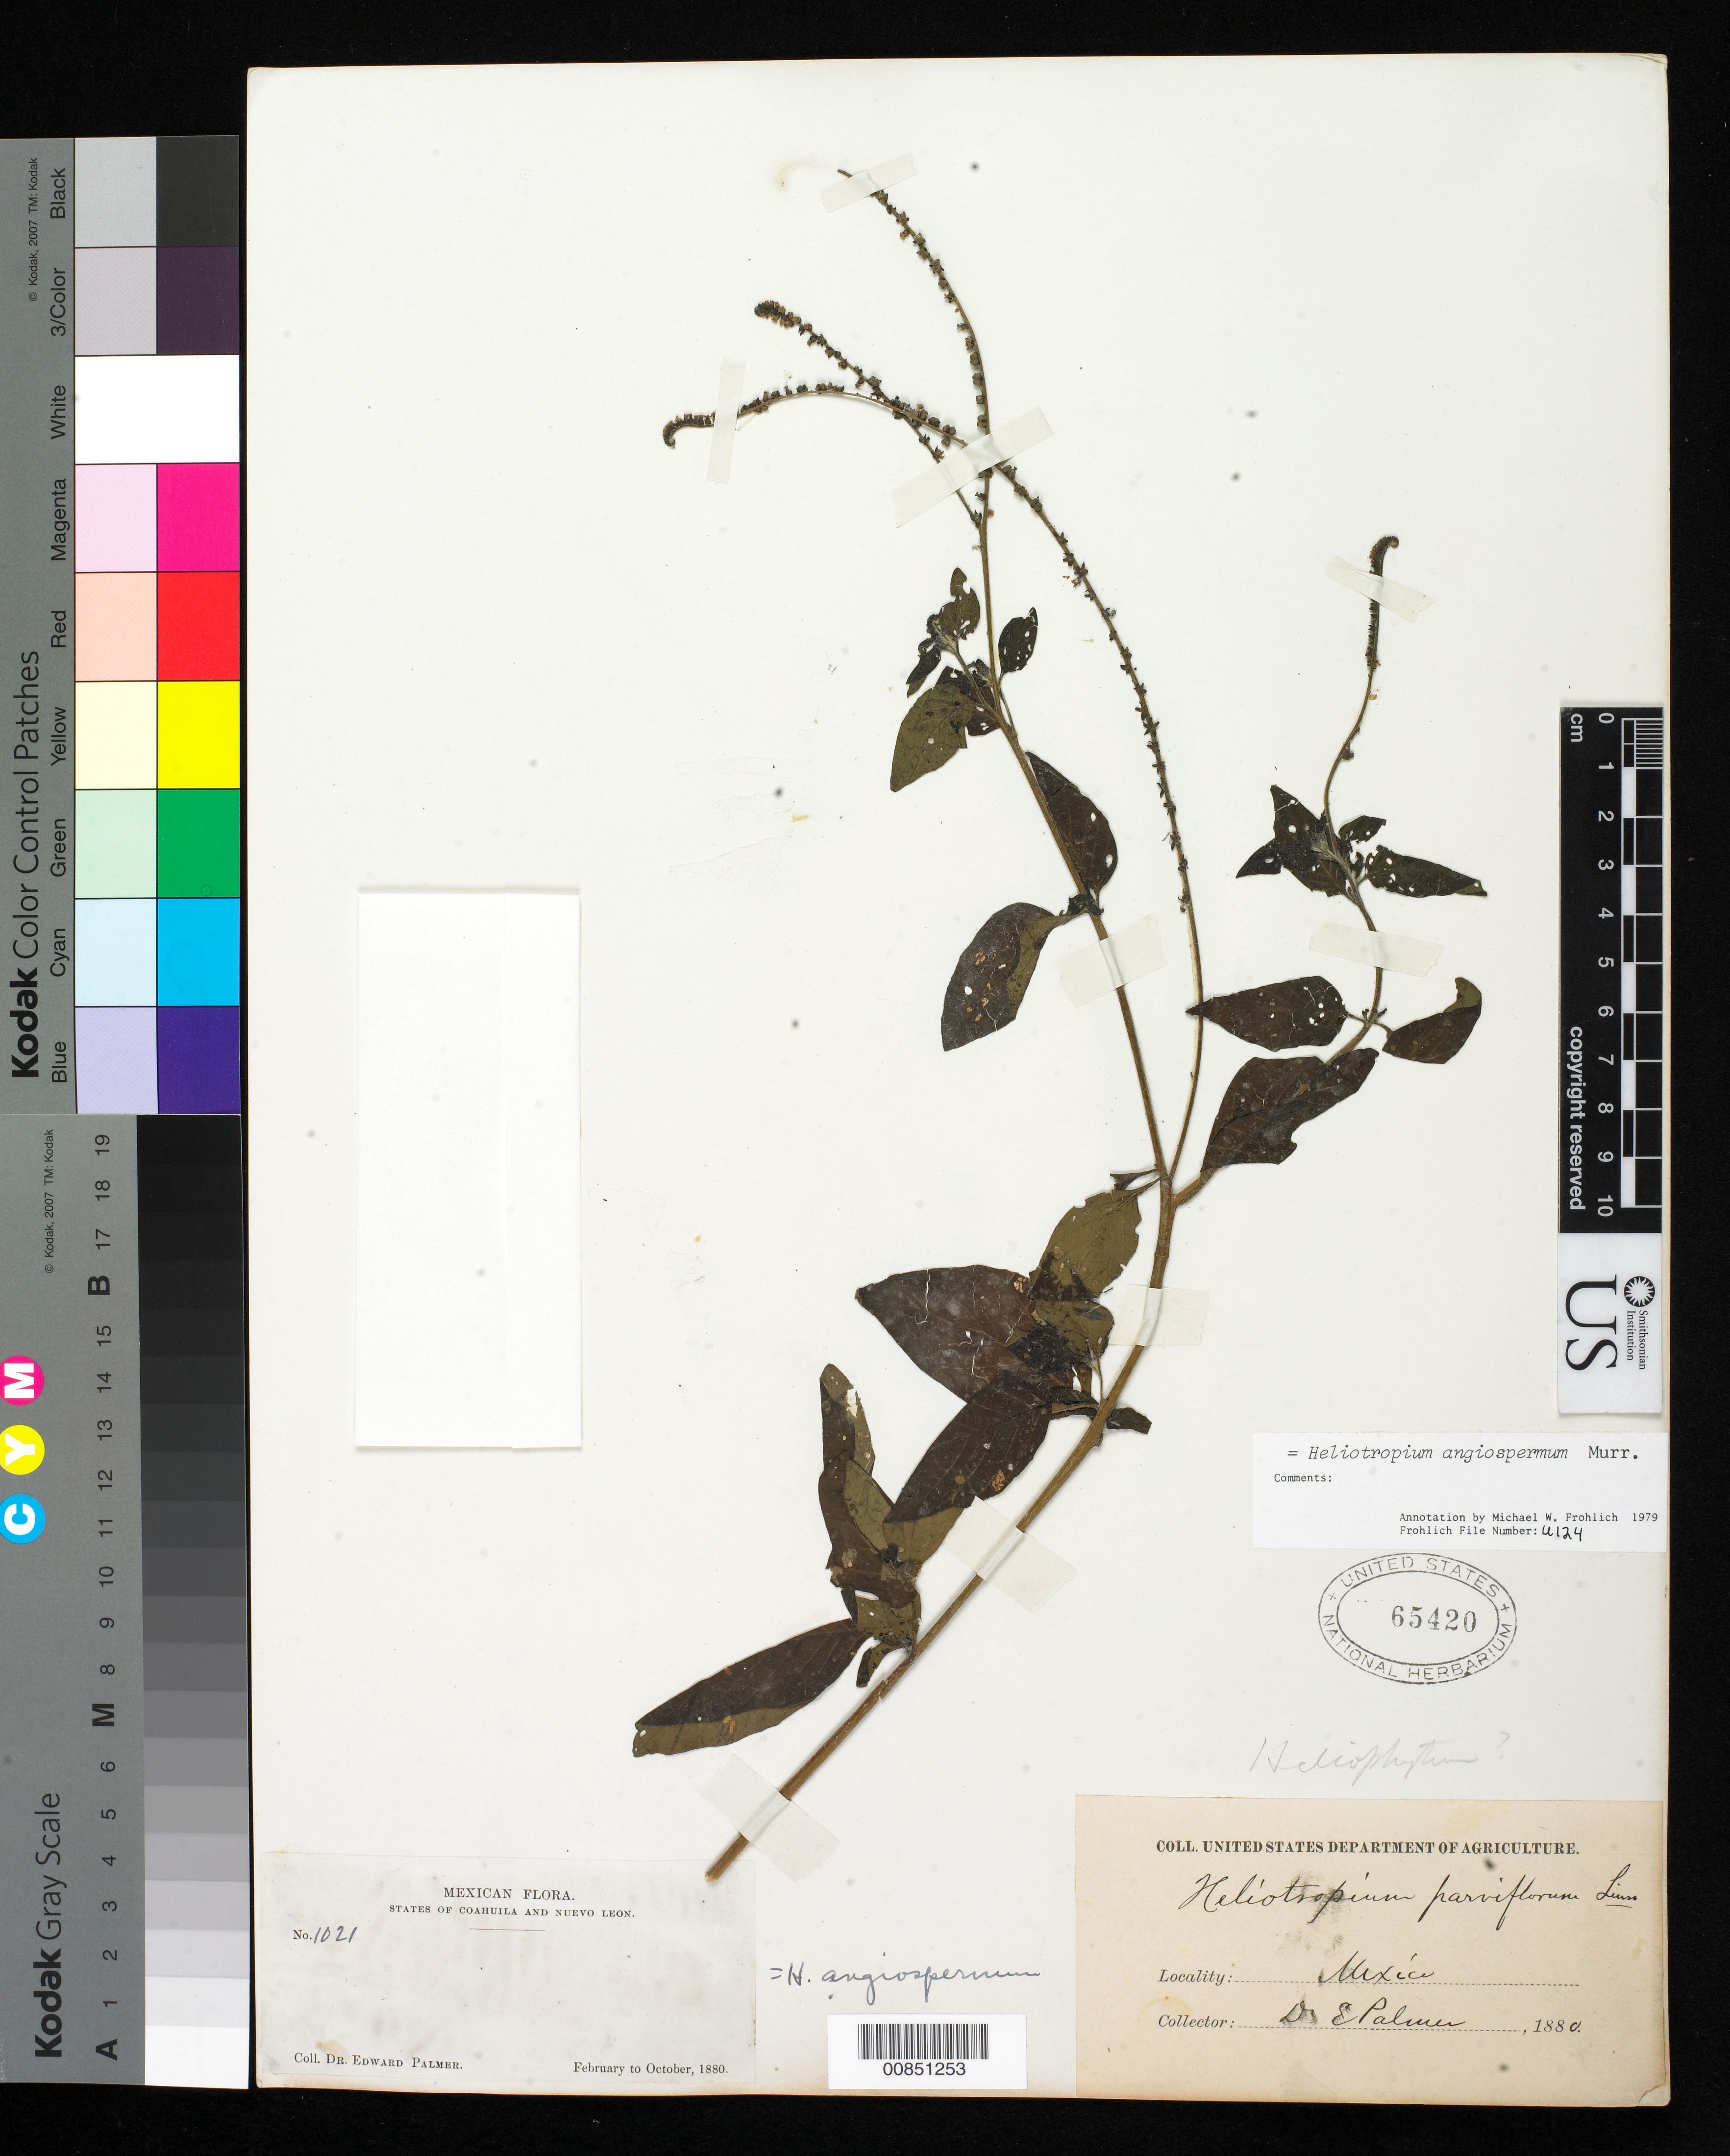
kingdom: Plantae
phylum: Tracheophyta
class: Magnoliopsida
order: Boraginales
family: Heliotropiaceae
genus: Heliotropium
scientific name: Heliotropium angiospermum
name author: Murray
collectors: E. Palmer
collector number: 1021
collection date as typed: Feb 1880 to -- Oct 1880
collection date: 1880-02/1880-10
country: Mexico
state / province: Coahuila / Nuevo León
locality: States of Coahuila and Nuevo León.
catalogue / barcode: US 65420